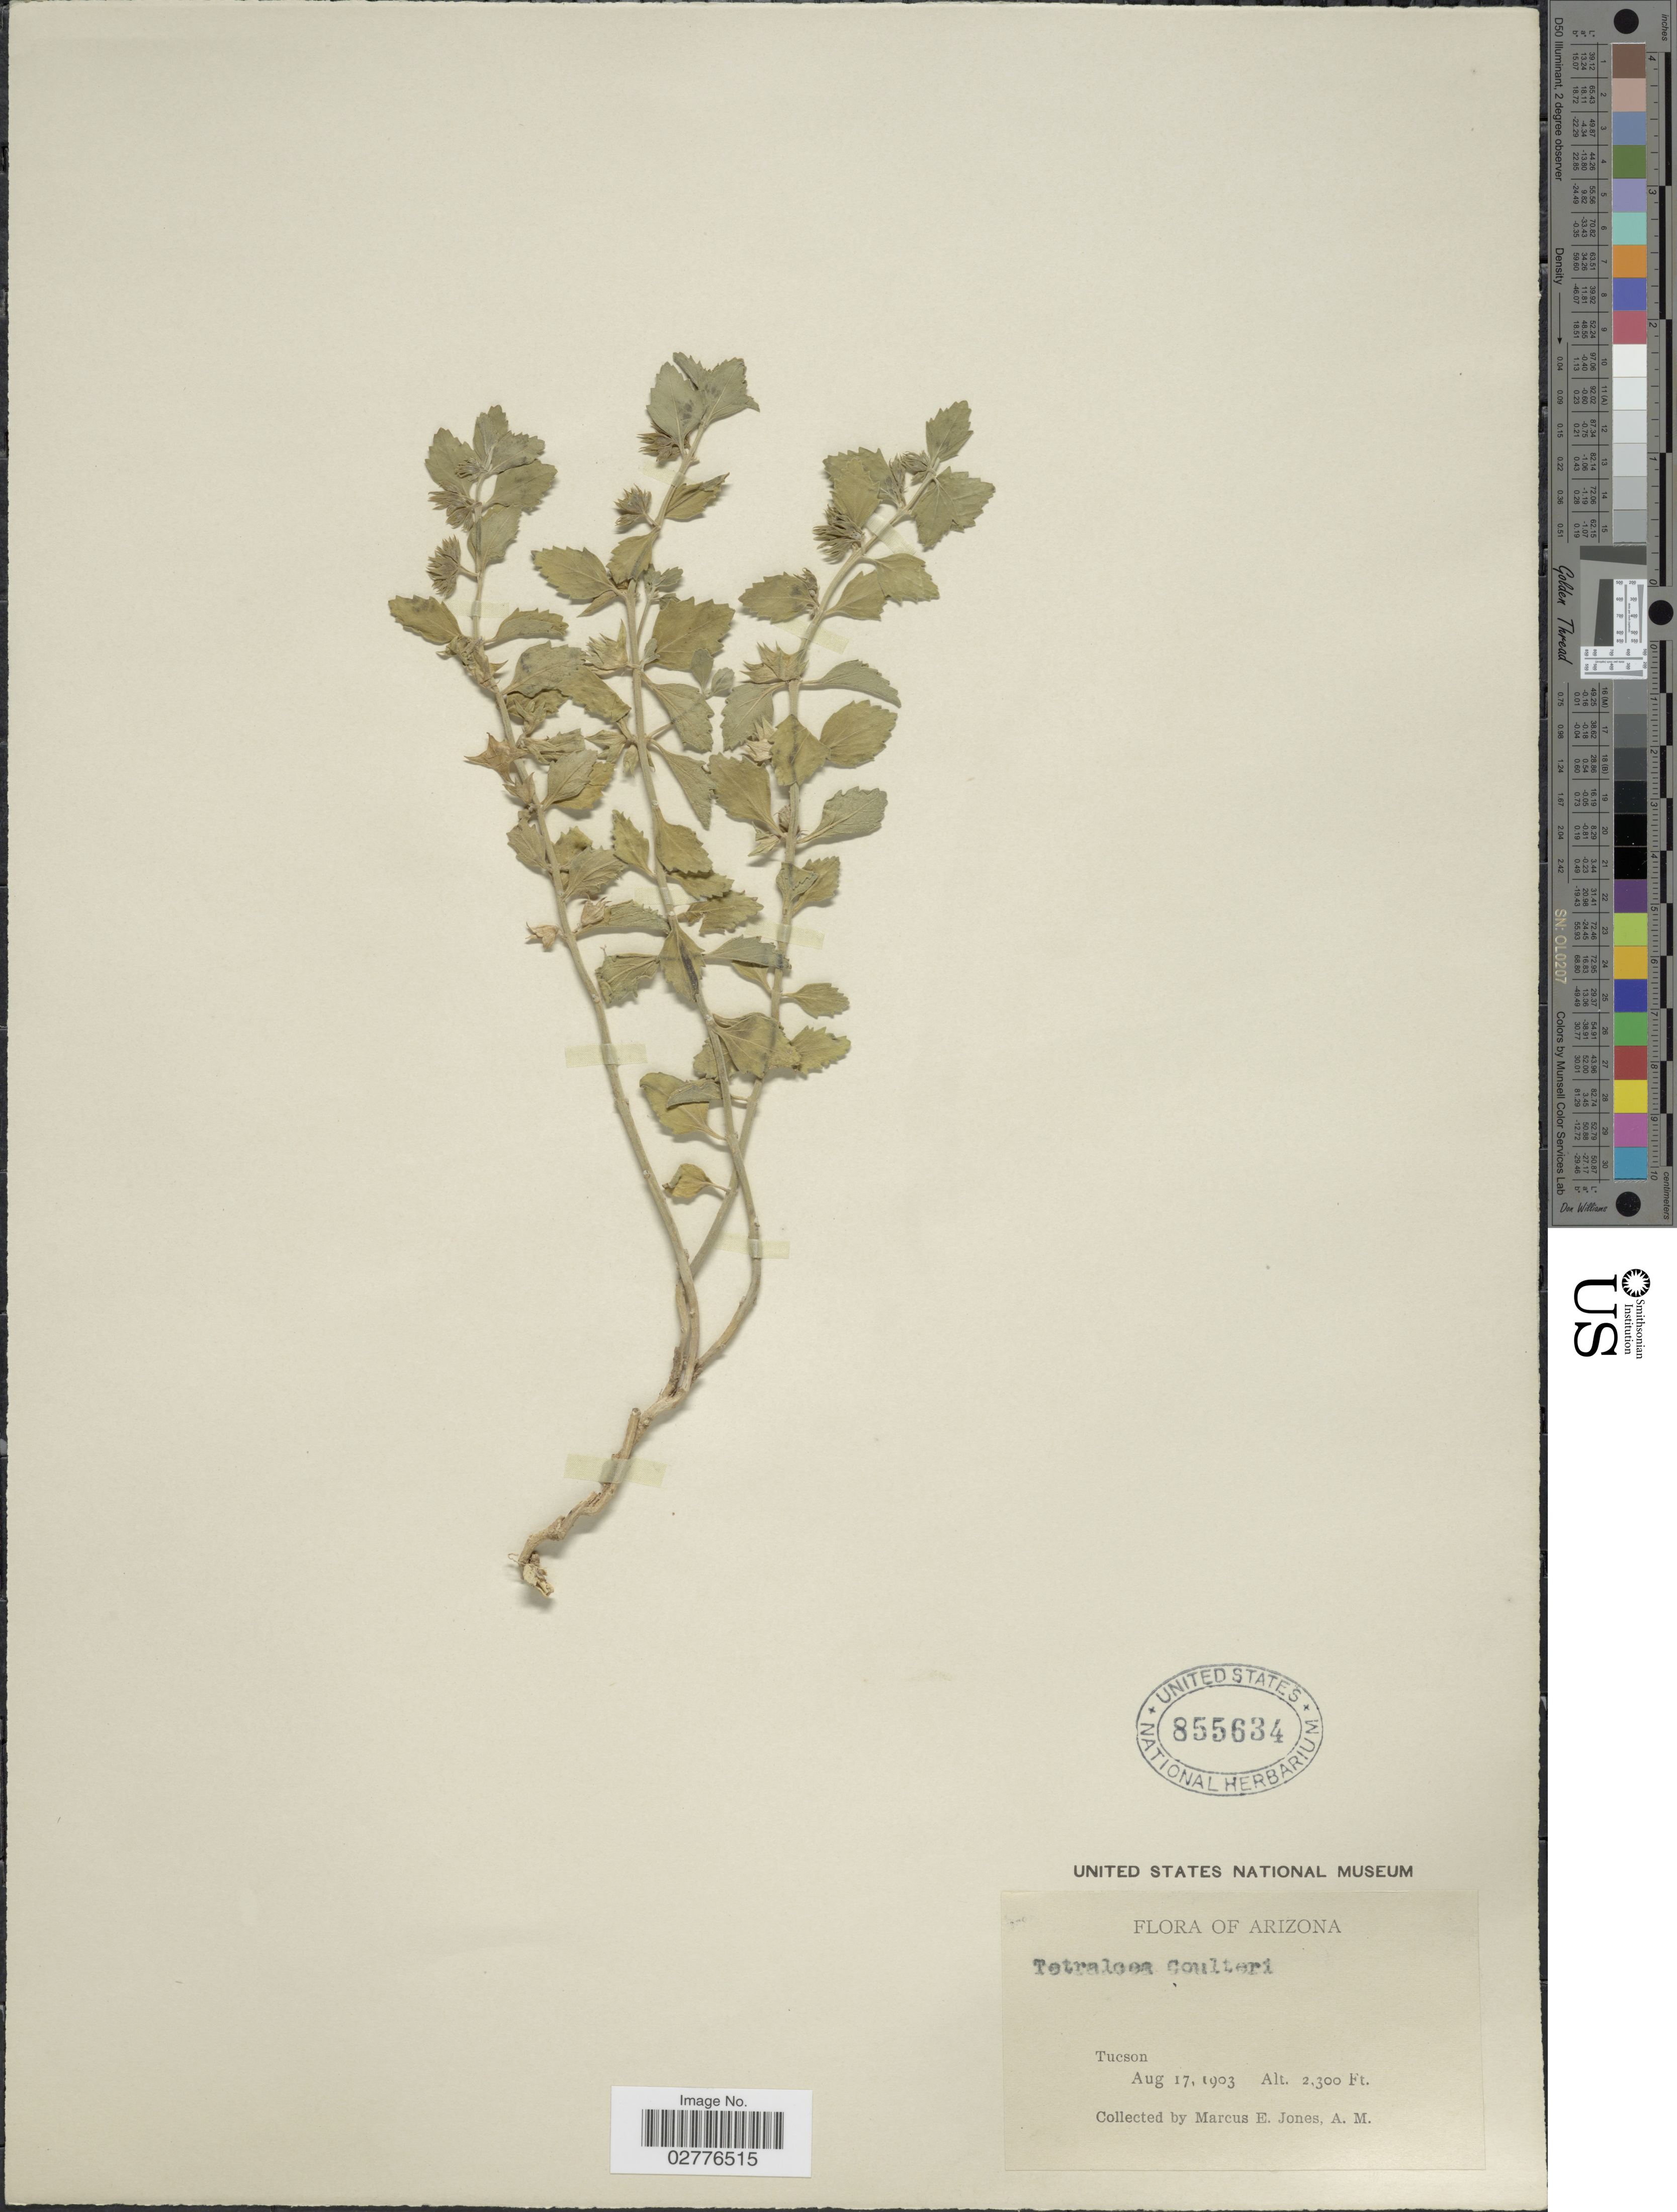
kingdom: Plantae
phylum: Tracheophyta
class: Magnoliopsida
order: Lamiales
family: Lamiaceae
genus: Tetraclea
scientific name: Tetraclea coulteri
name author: A. Gray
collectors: M. E. Jones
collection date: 1903-08-17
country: United States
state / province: Arizona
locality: Tucson.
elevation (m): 701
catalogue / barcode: US 855634